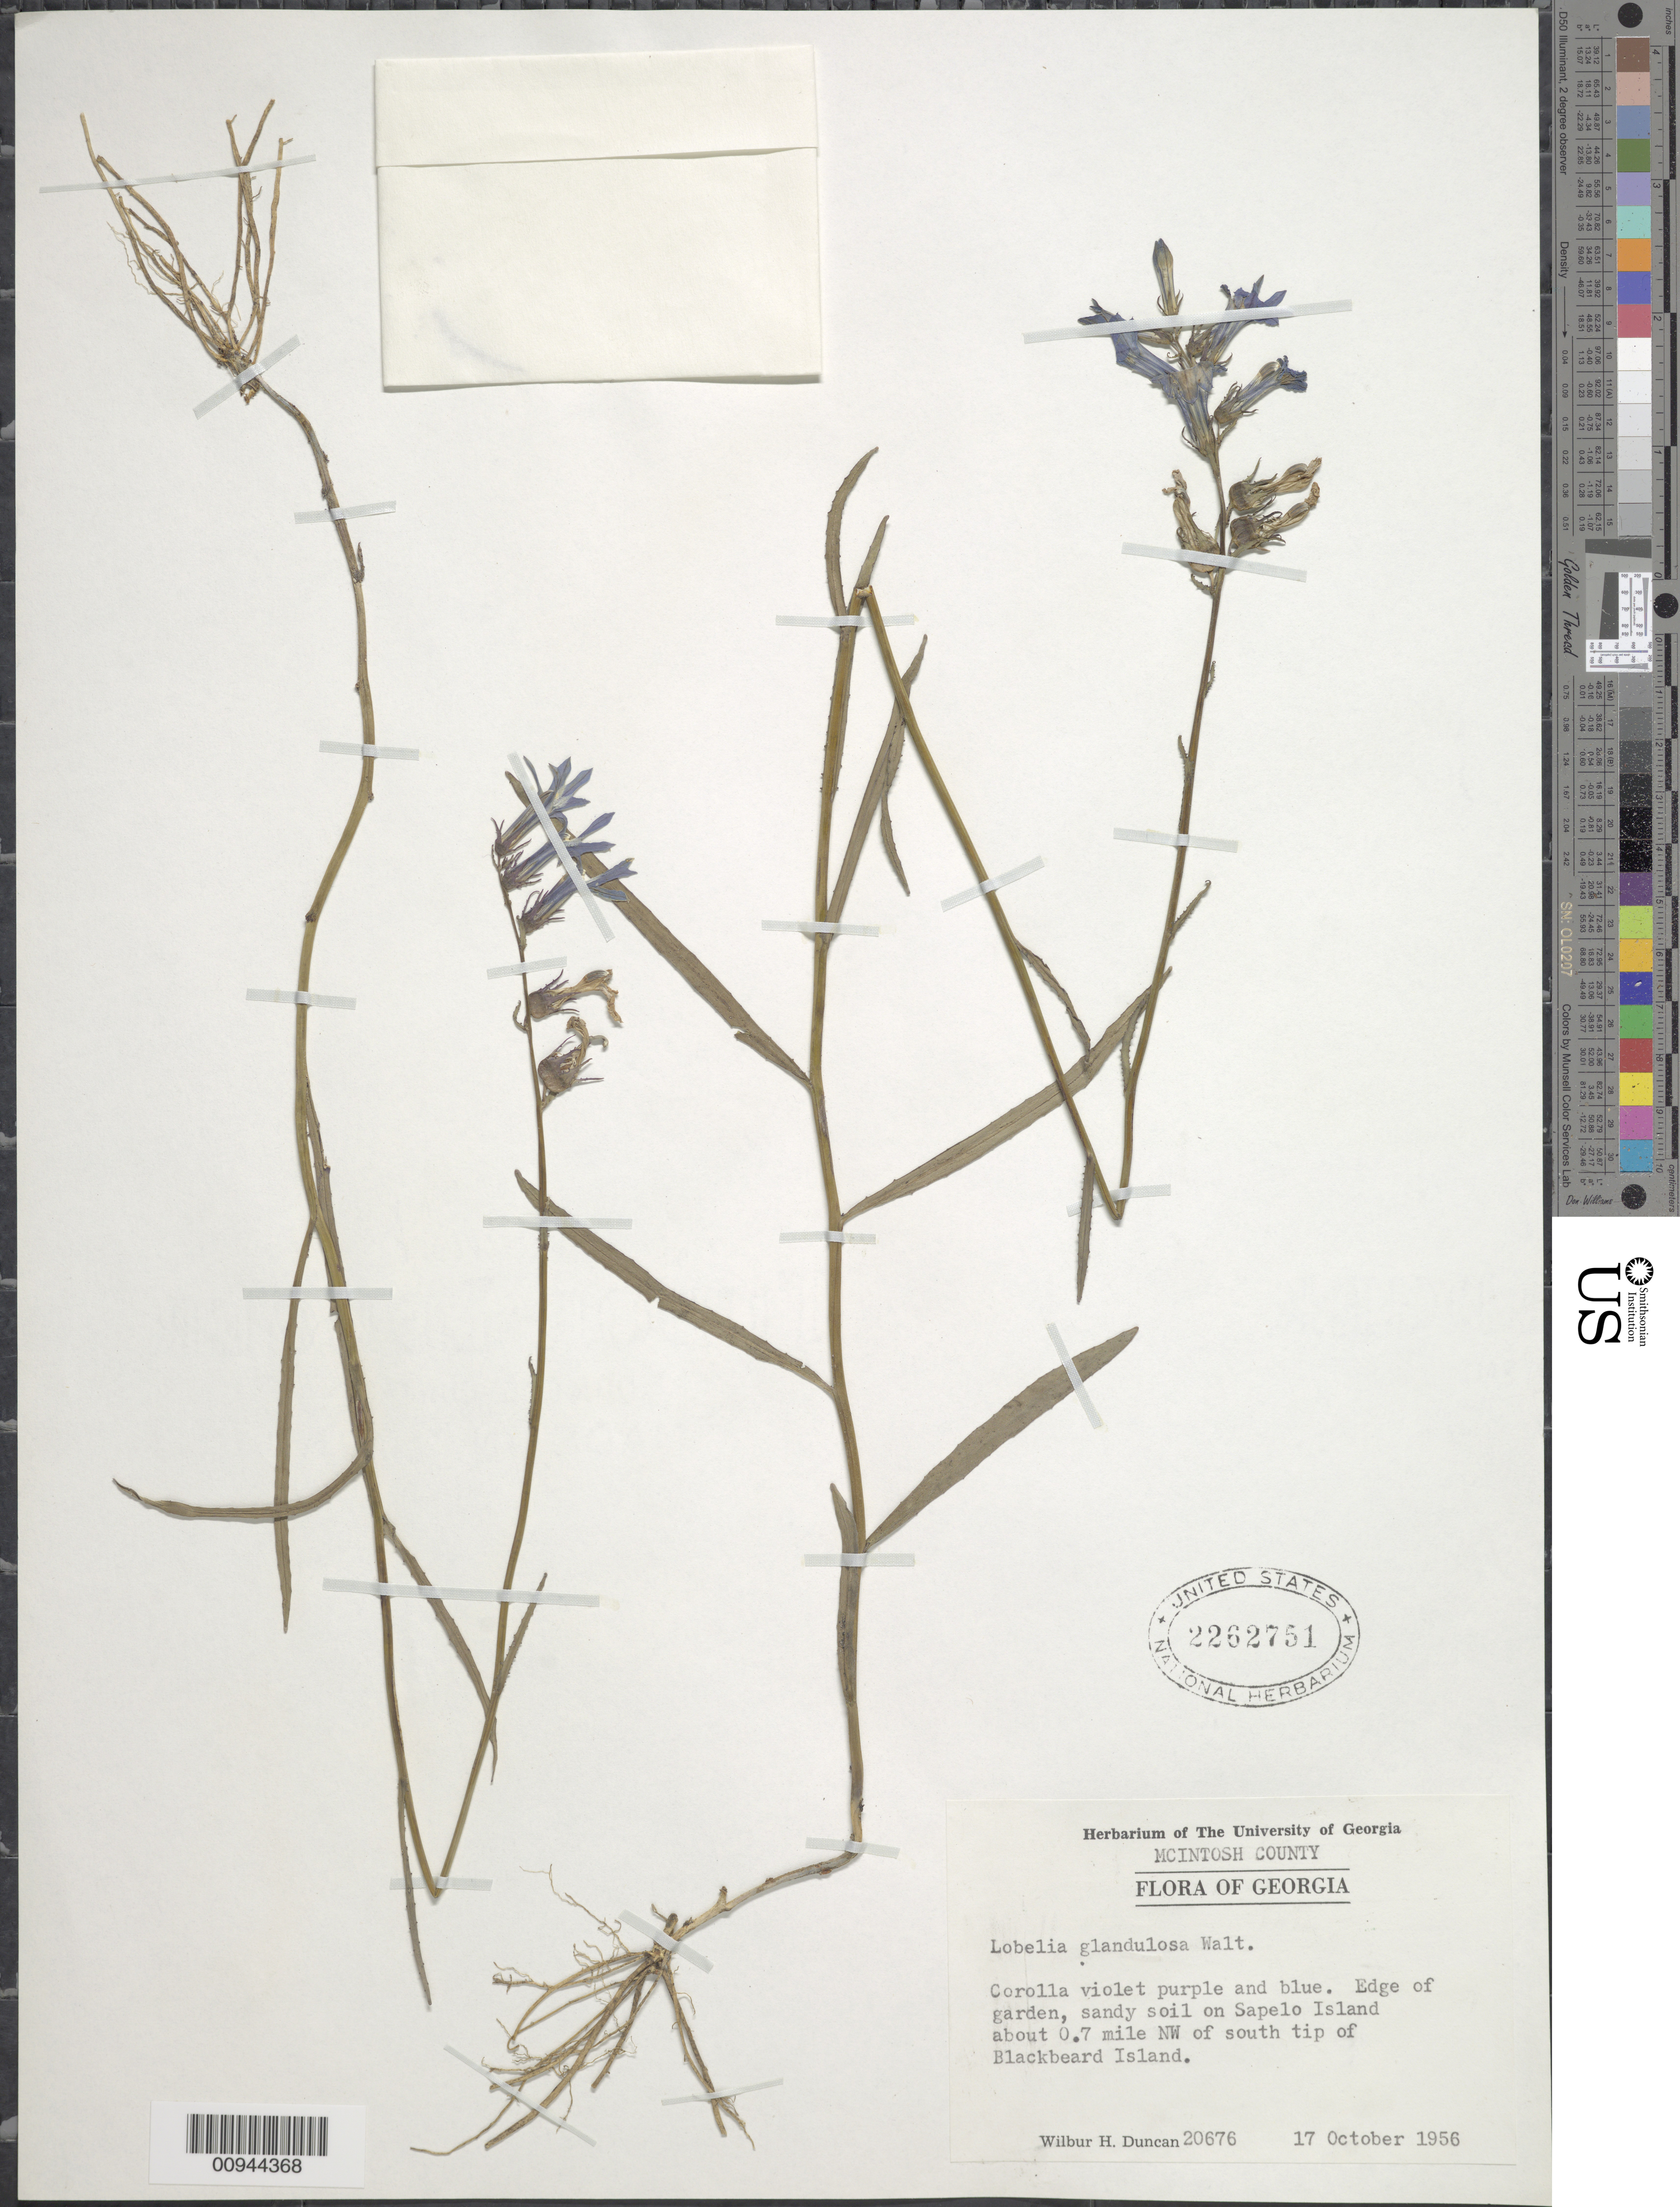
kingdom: Plantae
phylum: Tracheophyta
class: Magnoliopsida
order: Asterales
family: Campanulaceae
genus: Lobelia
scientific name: Lobelia glandulosa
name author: Walter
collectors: W. H. Duncan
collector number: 20676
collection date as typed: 17 October 1956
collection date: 1956-10-17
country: United States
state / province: Georgia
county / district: Mcintosh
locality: On Sapelo Island sbout 0.7 mile NW of south tip of Blackbeard Island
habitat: edge of garden, sandy soil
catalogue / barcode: US 2262751